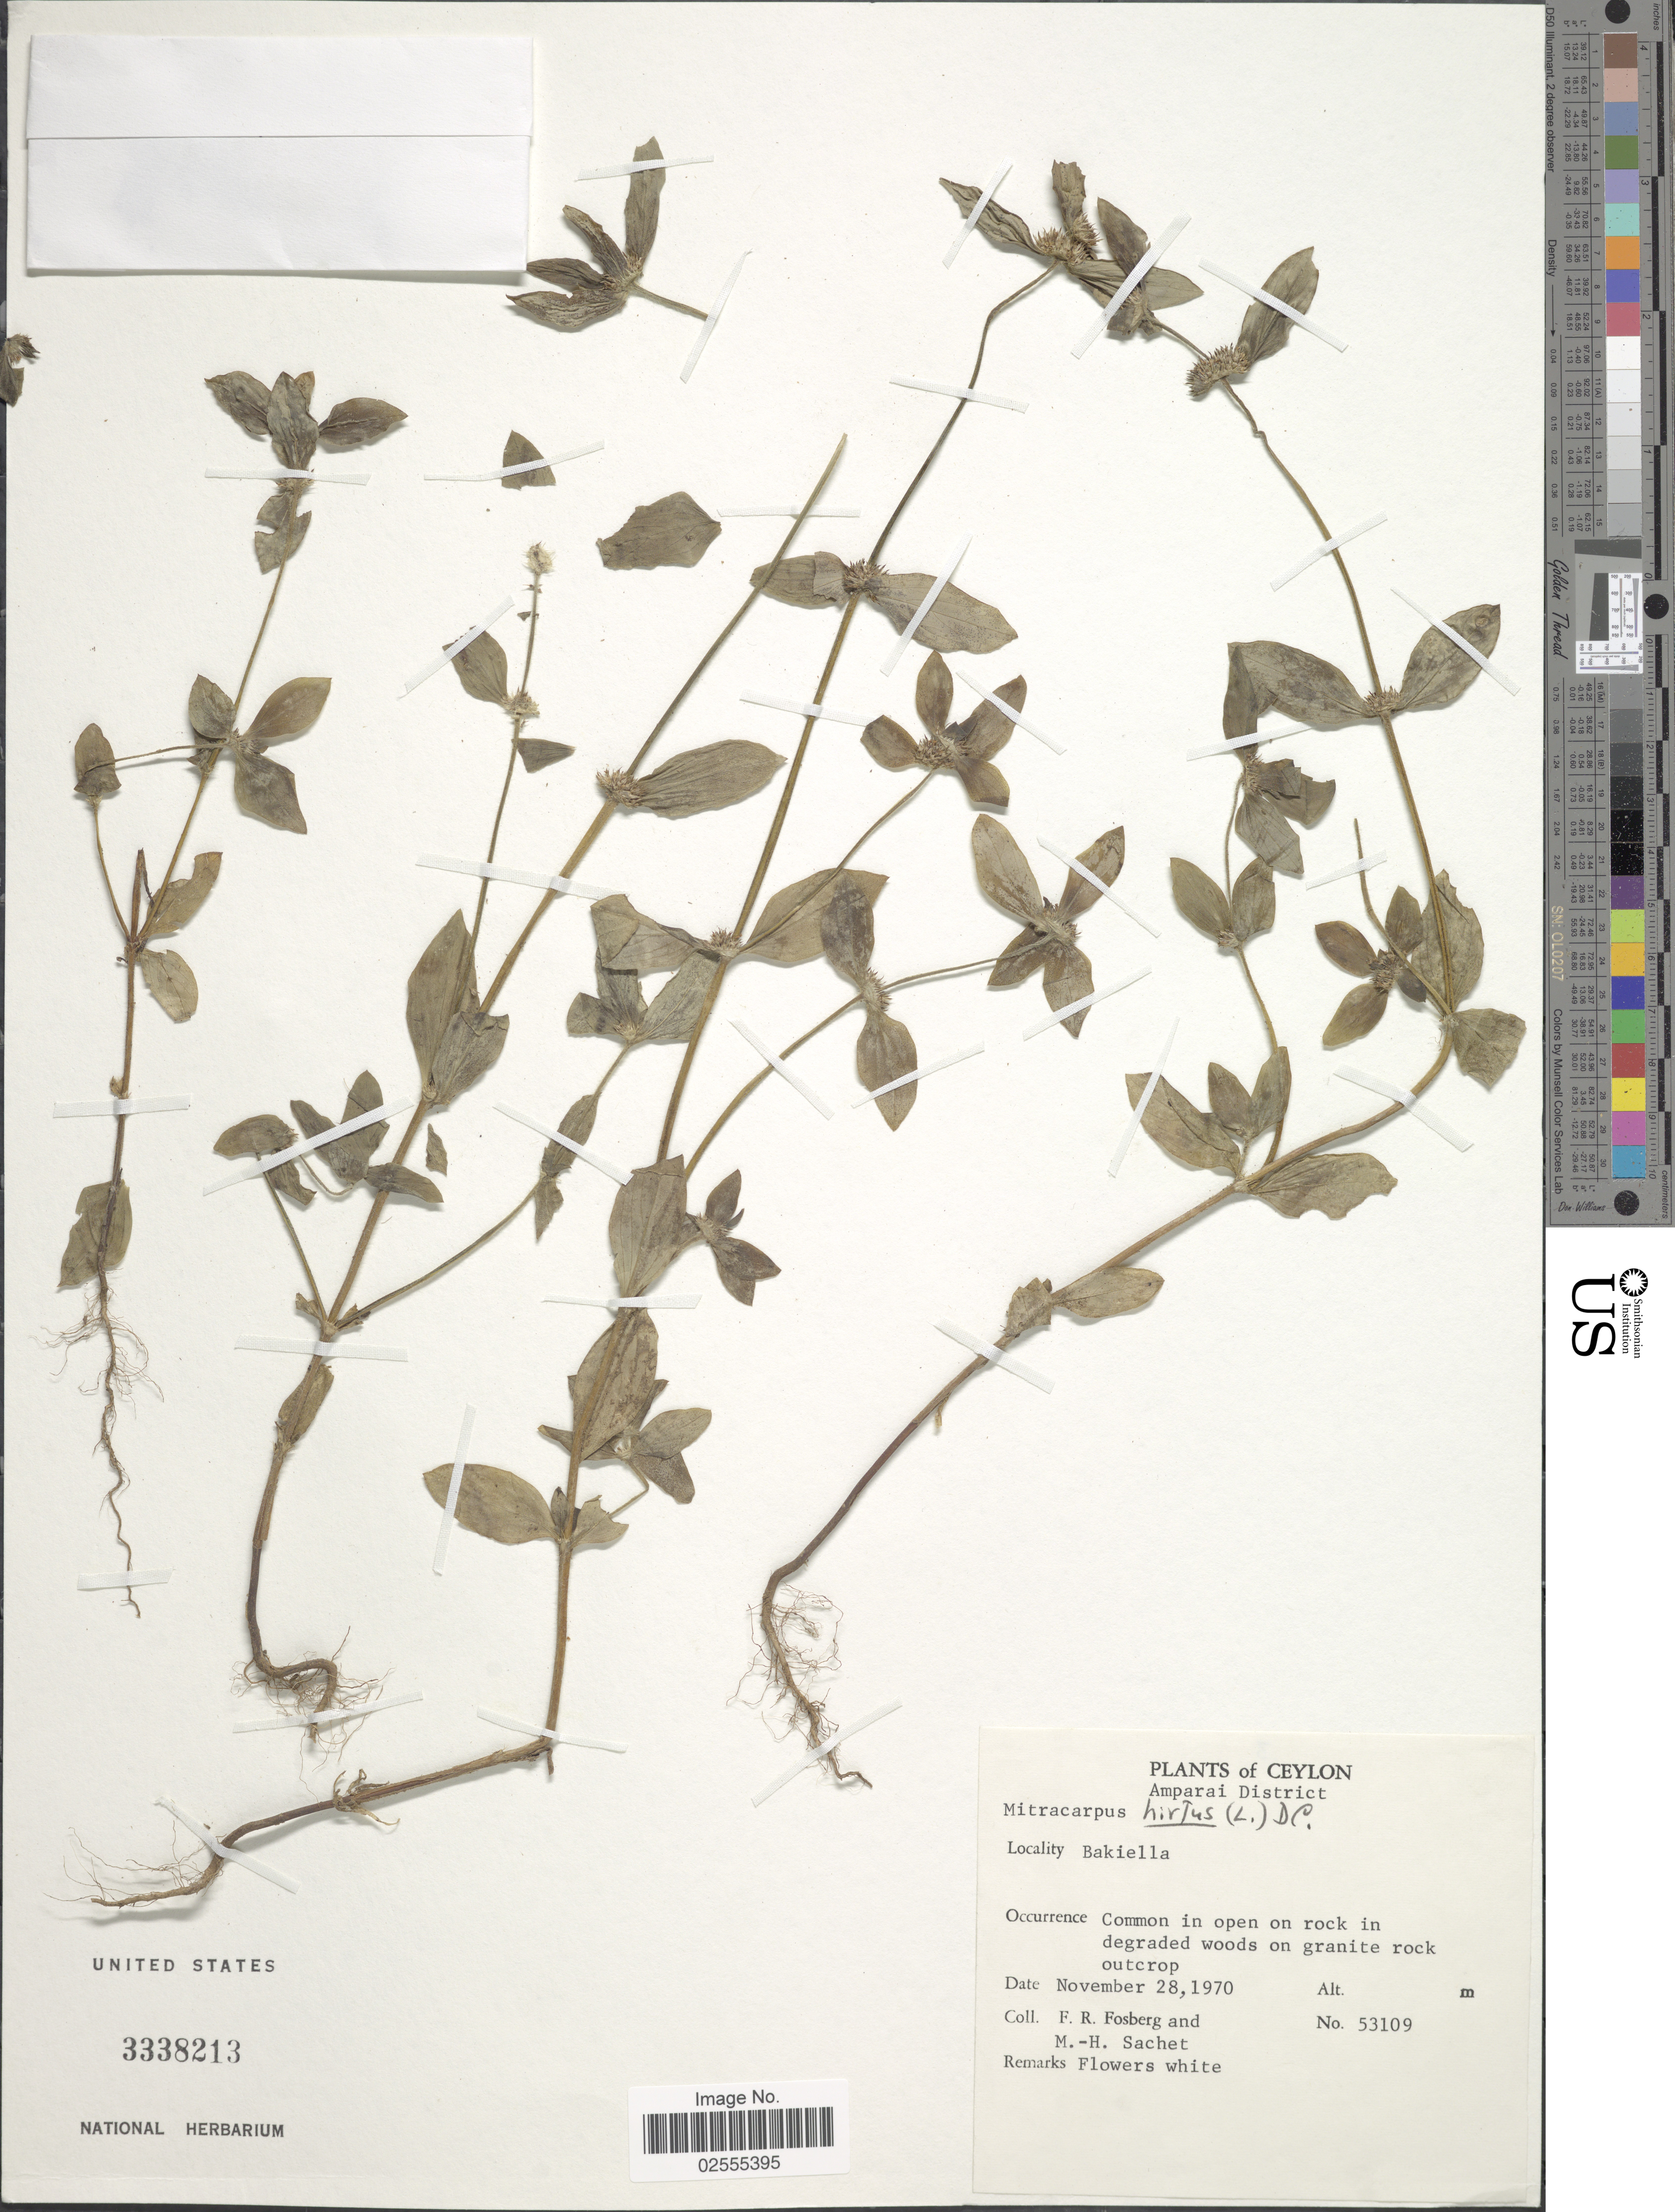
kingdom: Plantae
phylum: Tracheophyta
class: Magnoliopsida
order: Gentianales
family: Rubiaceae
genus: Mitracarpus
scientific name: Mitracarpus hirtus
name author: (L.) DC.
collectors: F. R. Fosberg & M.-H. Sachet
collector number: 53109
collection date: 1970-11-28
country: Sri Lanka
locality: Ceylon. Amparai District. bakiella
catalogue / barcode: US 3338213